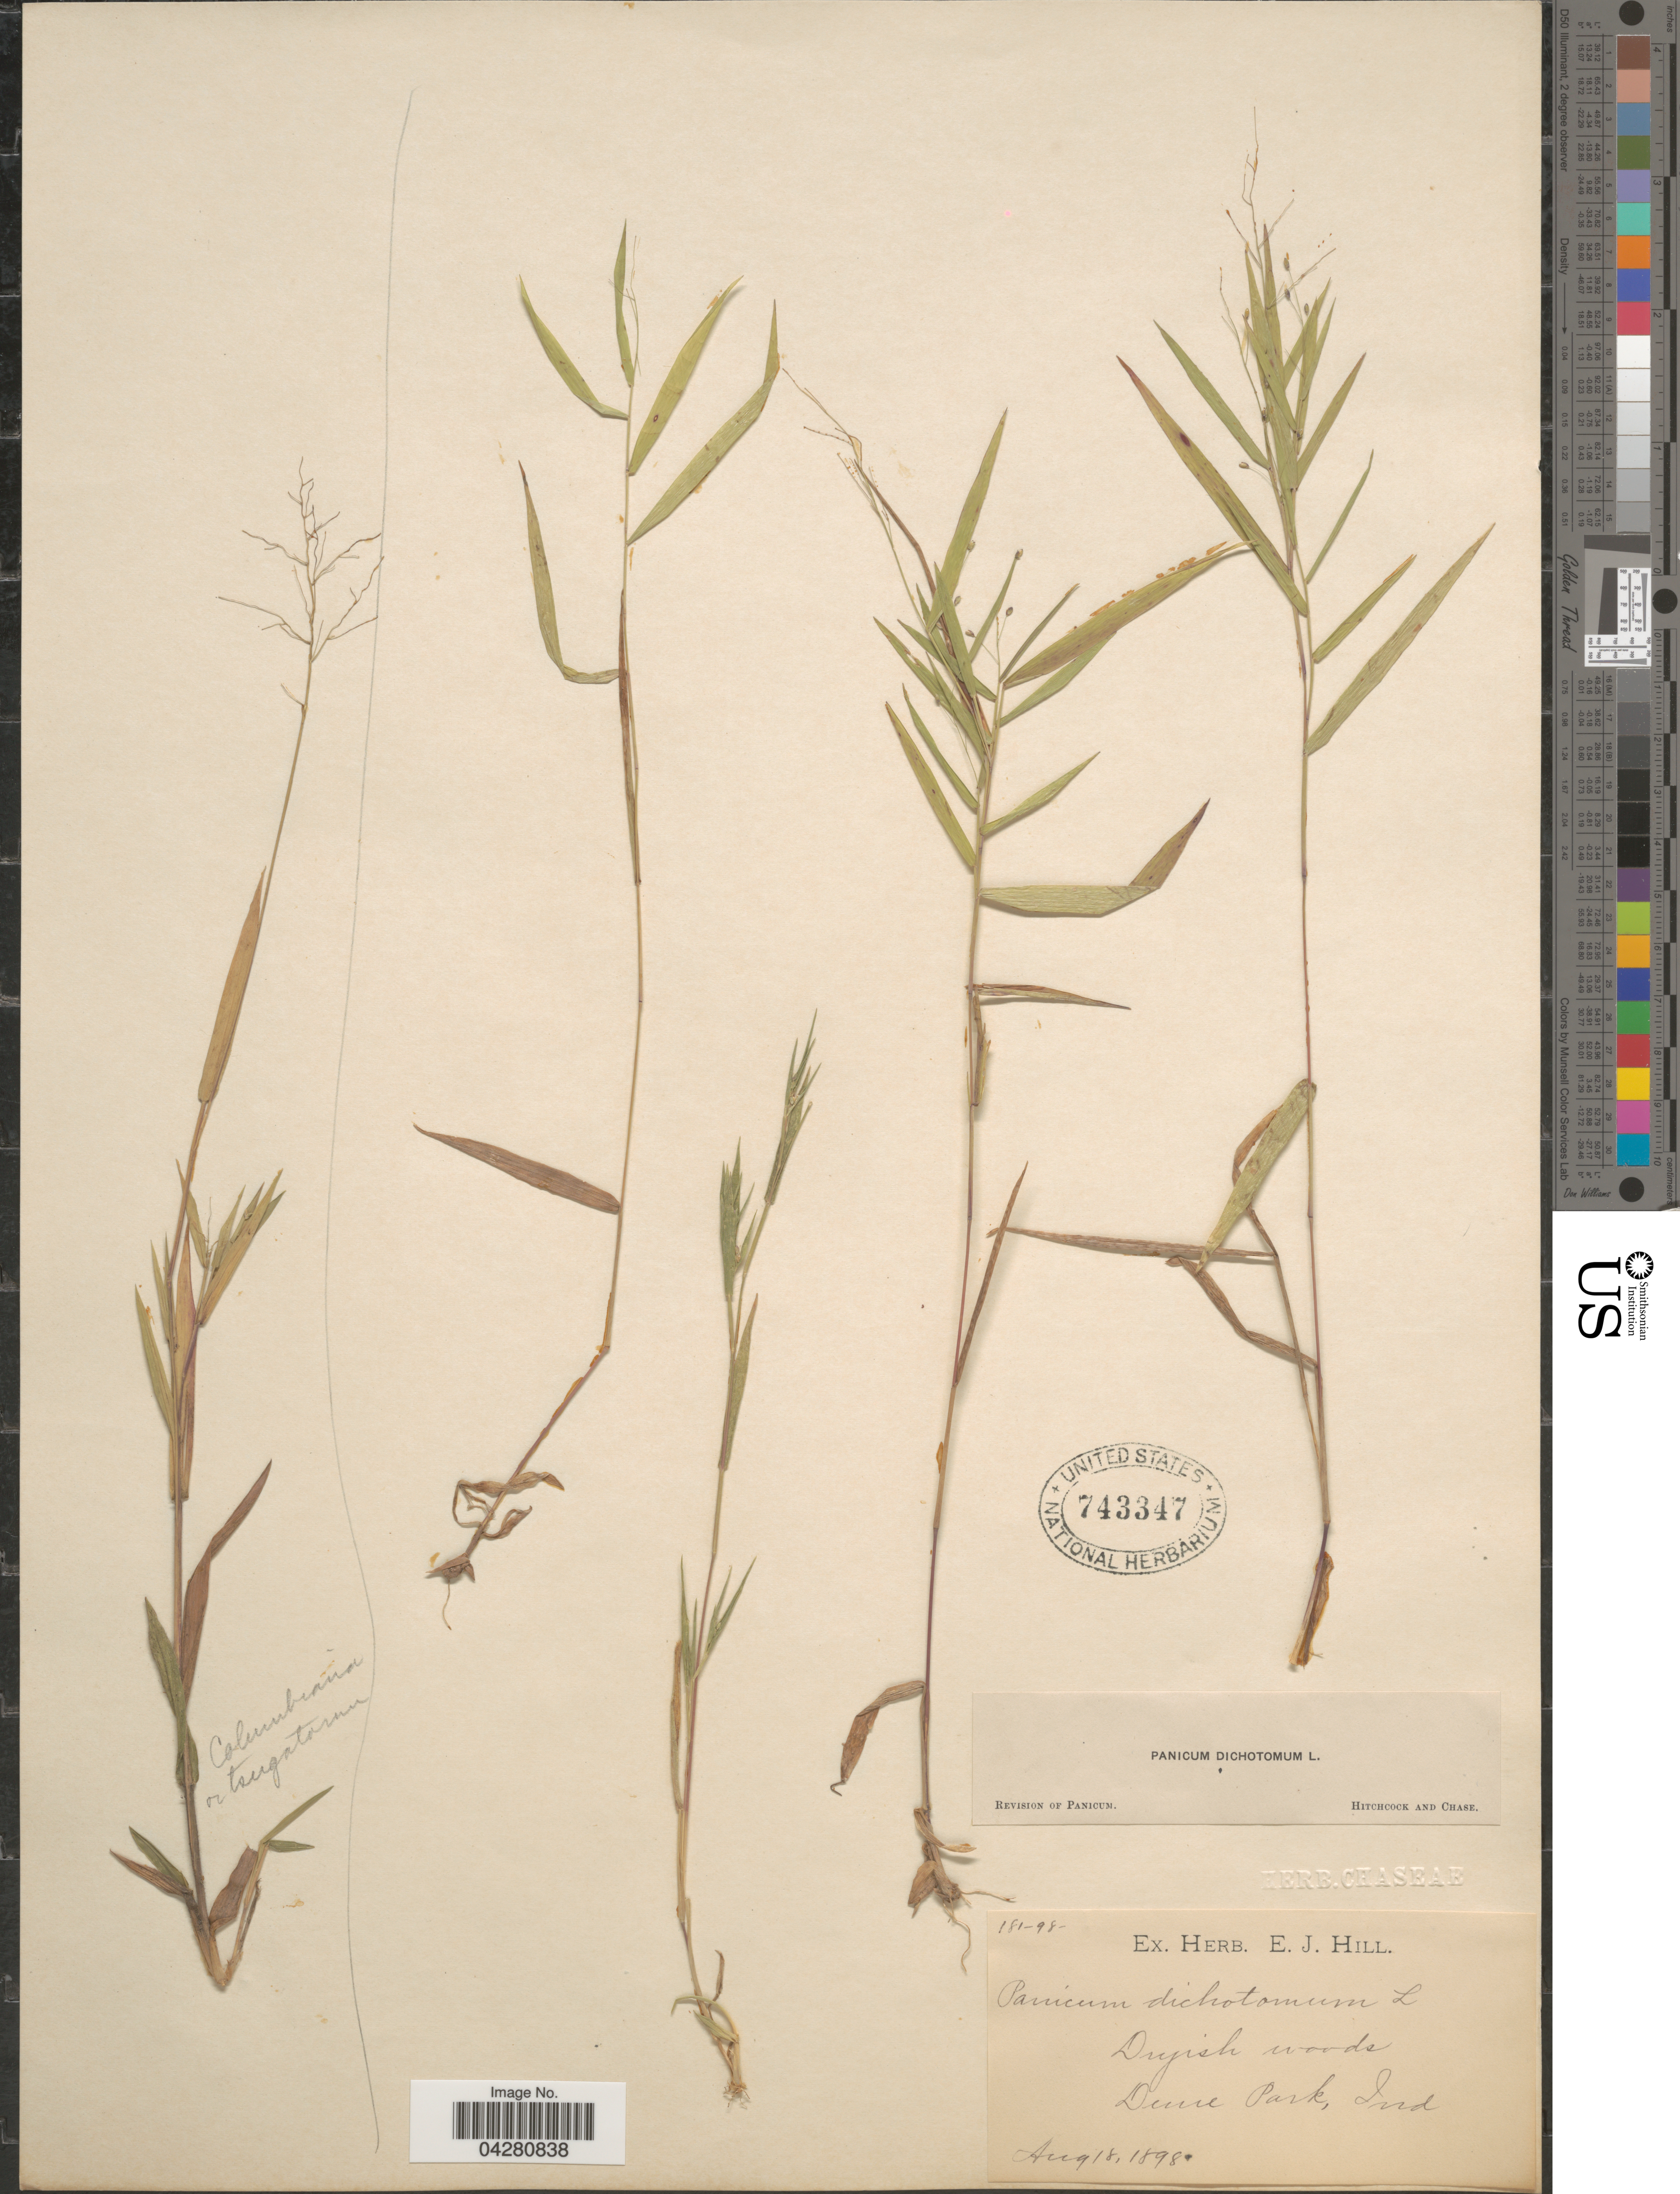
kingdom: Plantae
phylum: Tracheophyta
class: Liliopsida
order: Poales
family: Poaceae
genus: Dichanthelium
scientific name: Dichanthelium dichotomum var. dichotomum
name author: (L.) Gould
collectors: Ex herb. E. J. Hill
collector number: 181-98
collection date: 1898-08-18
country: United States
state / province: Indiana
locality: Dryish woods. Dune Park.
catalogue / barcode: US 743347